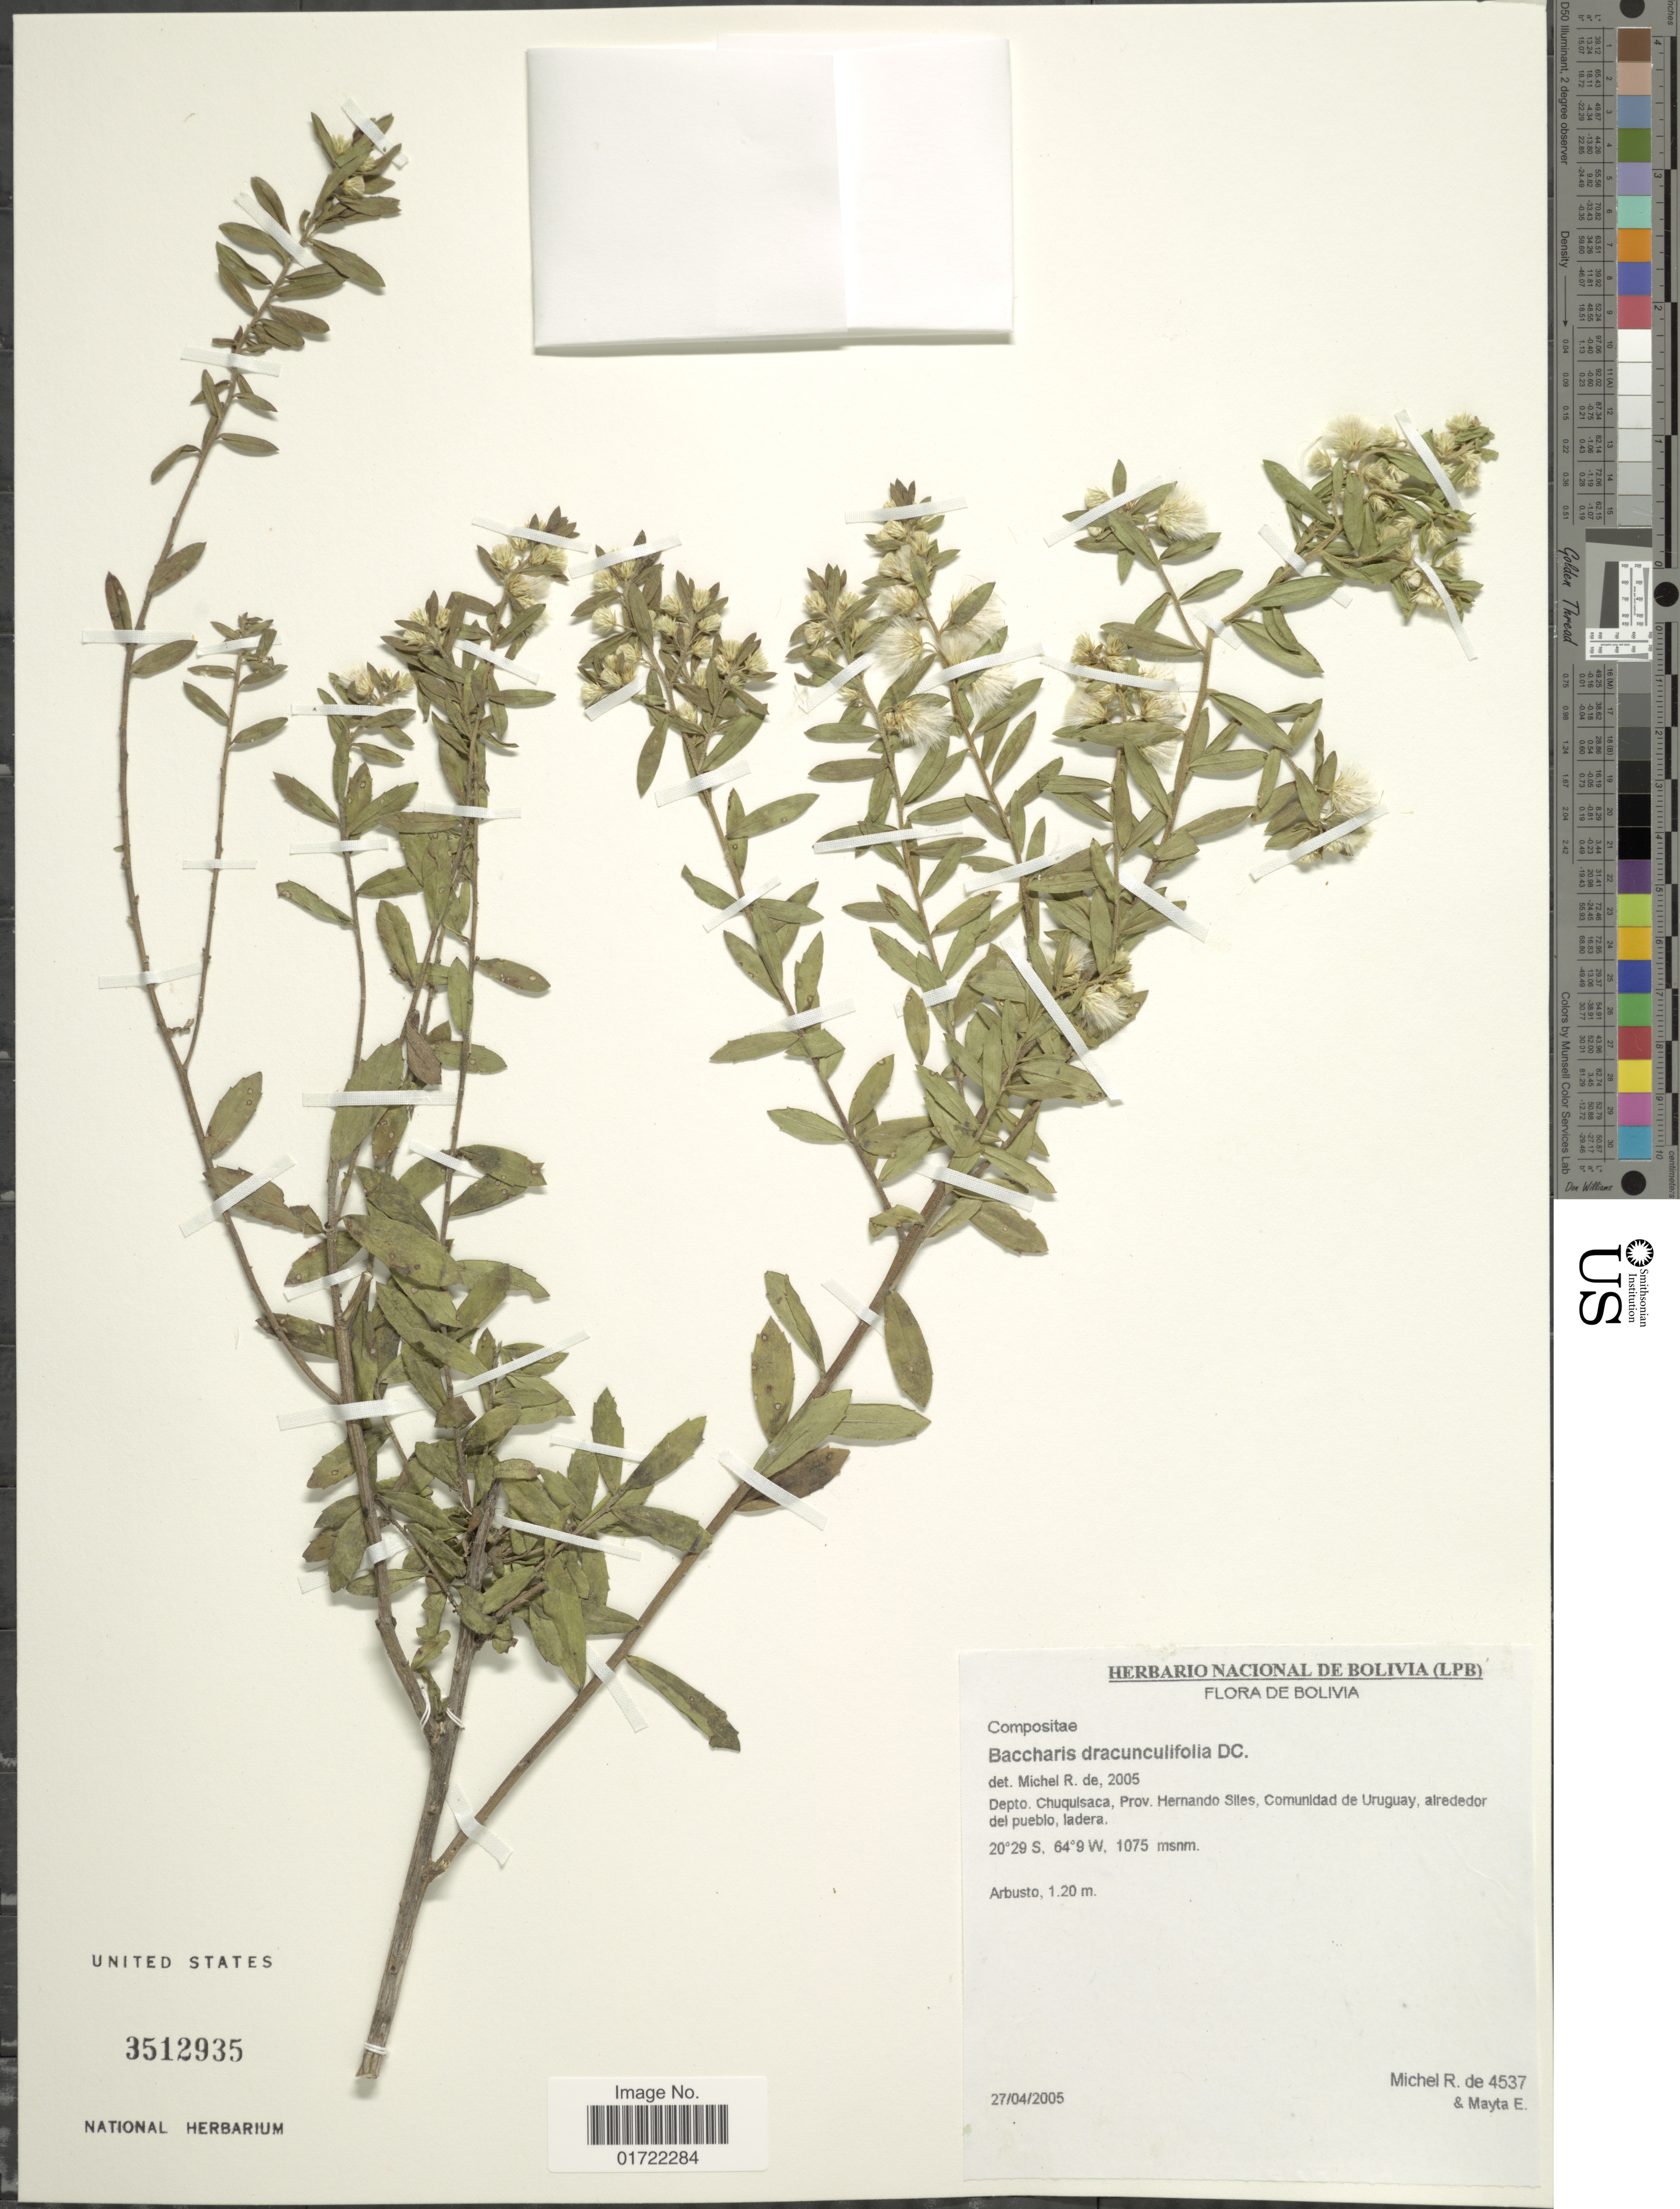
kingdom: Plantae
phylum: Tracheophyta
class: Magnoliopsida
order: Asterales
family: Asteraceae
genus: Baccharis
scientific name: Baccharis dracunculifolia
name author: DC.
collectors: R. d. Michel & E. Mayta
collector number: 4537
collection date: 2005-04-27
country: Bolivia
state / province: Chuquisaca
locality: Prov. Hernando Siles, Comunidad de Uruguay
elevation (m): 1075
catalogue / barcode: US 3512935